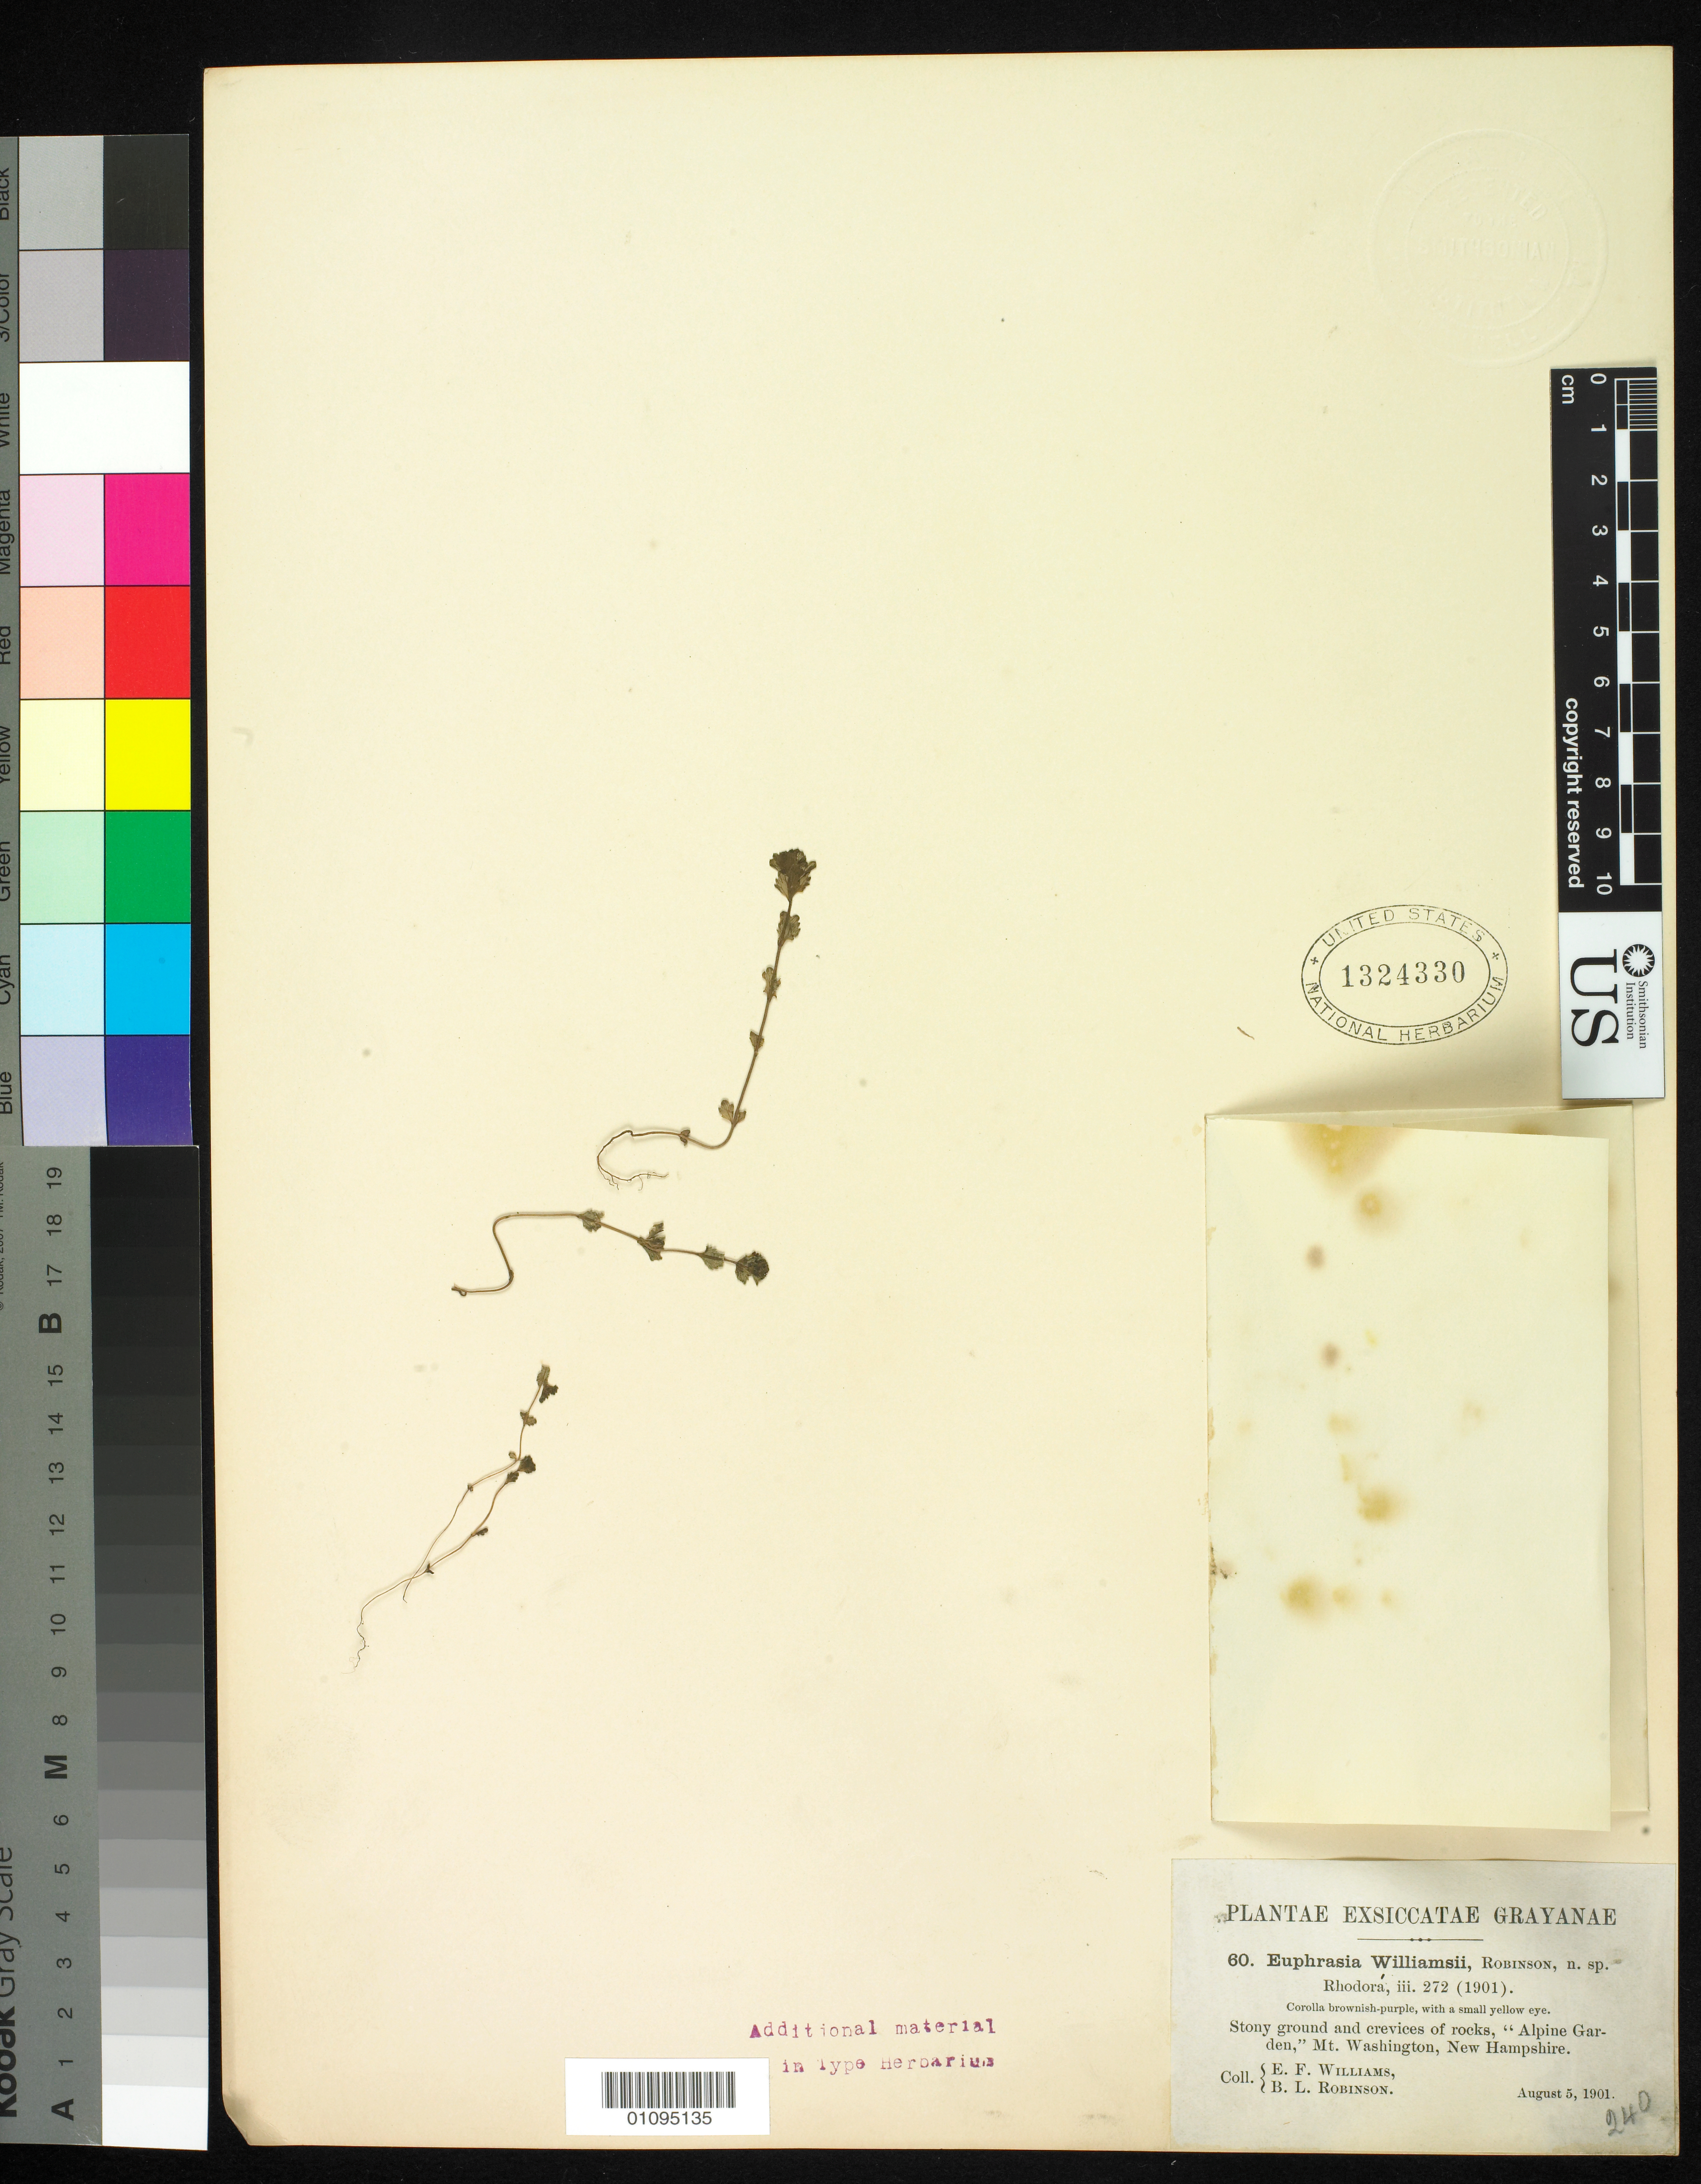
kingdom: Plantae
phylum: Tracheophyta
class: Magnoliopsida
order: Lamiales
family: Orobanchaceae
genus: Euphrasia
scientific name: Euphrasia williamsii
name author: B.L. Rob.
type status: Isotype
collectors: E. F. Williams & B. L. Robinson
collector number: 60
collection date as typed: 05 Aug 1901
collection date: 1901-08-05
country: United States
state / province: New Hampshire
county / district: Coos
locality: Mount Washington.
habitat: Stony ground and crevices of rocks.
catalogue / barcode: US 1324330